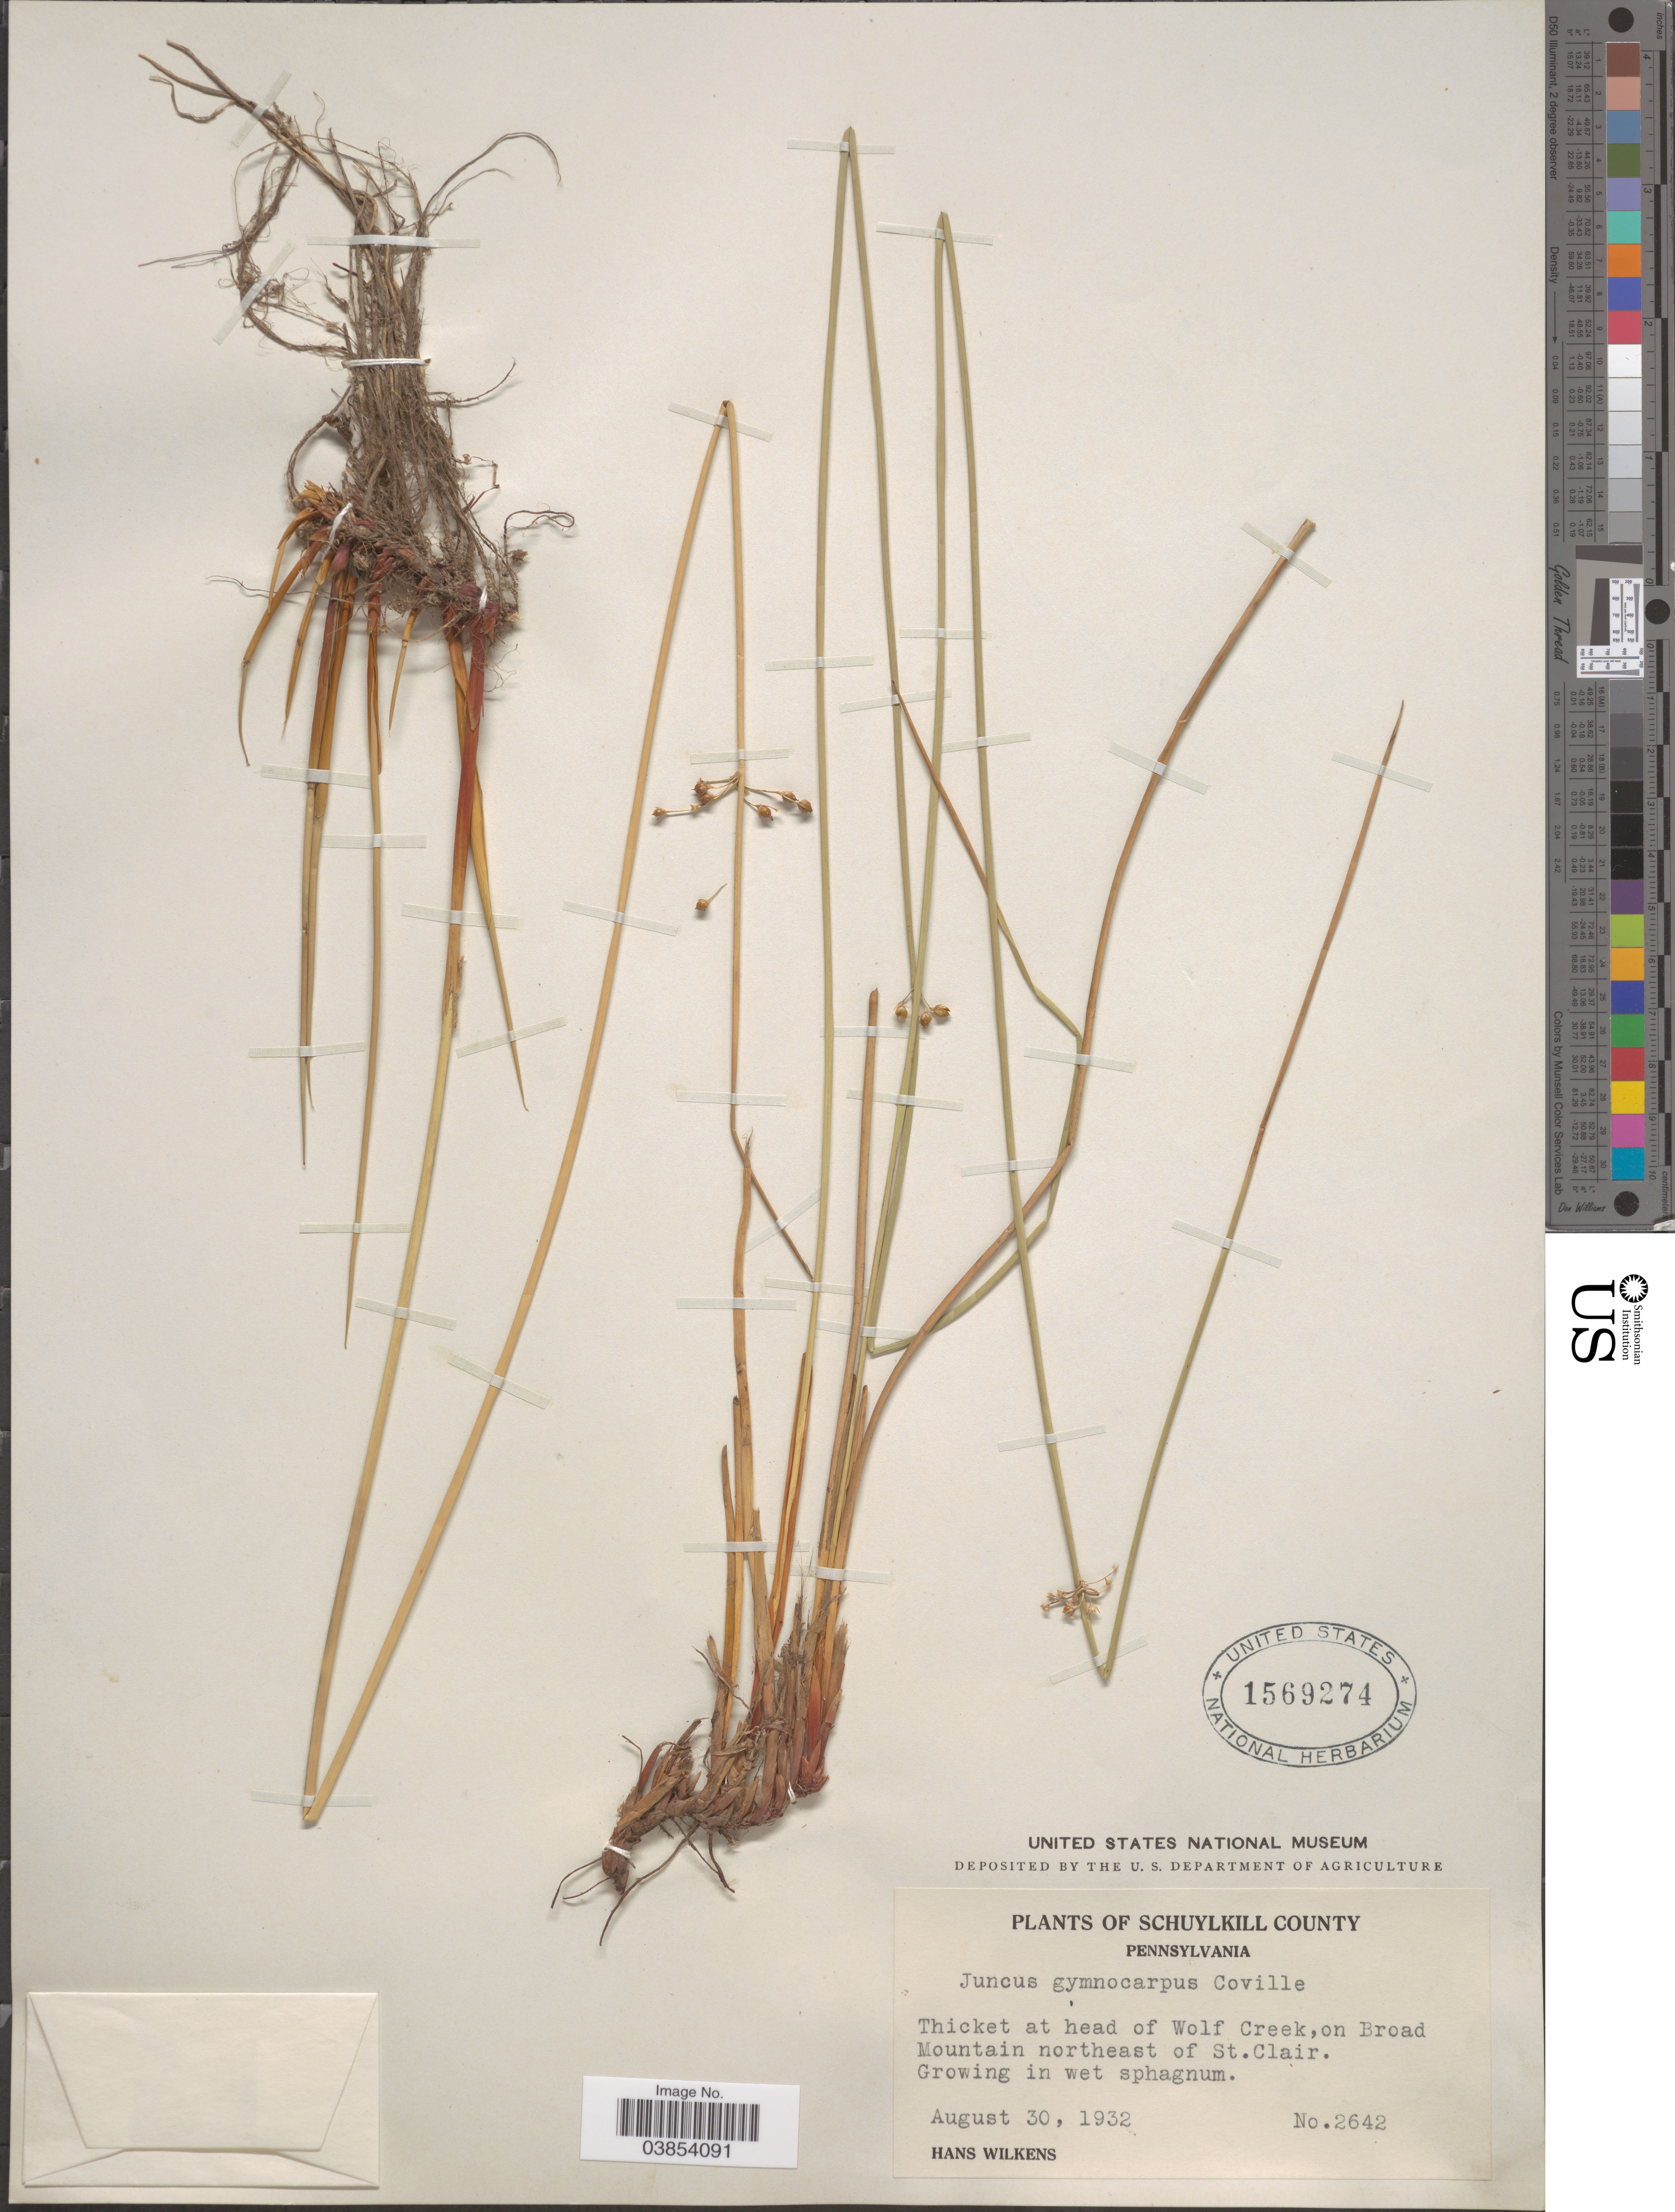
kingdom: Plantae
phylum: Tracheophyta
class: Liliopsida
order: Poales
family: Juncaceae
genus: Juncus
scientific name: Juncus gymnocarpus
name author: Coville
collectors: H. Wilkens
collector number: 2642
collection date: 1932-08-30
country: United States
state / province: Pennsylvania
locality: Schuylkill County. Thickets at head of Wolf Creek, on Broad Mountain northeast of St. Clair.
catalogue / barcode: US 1569274